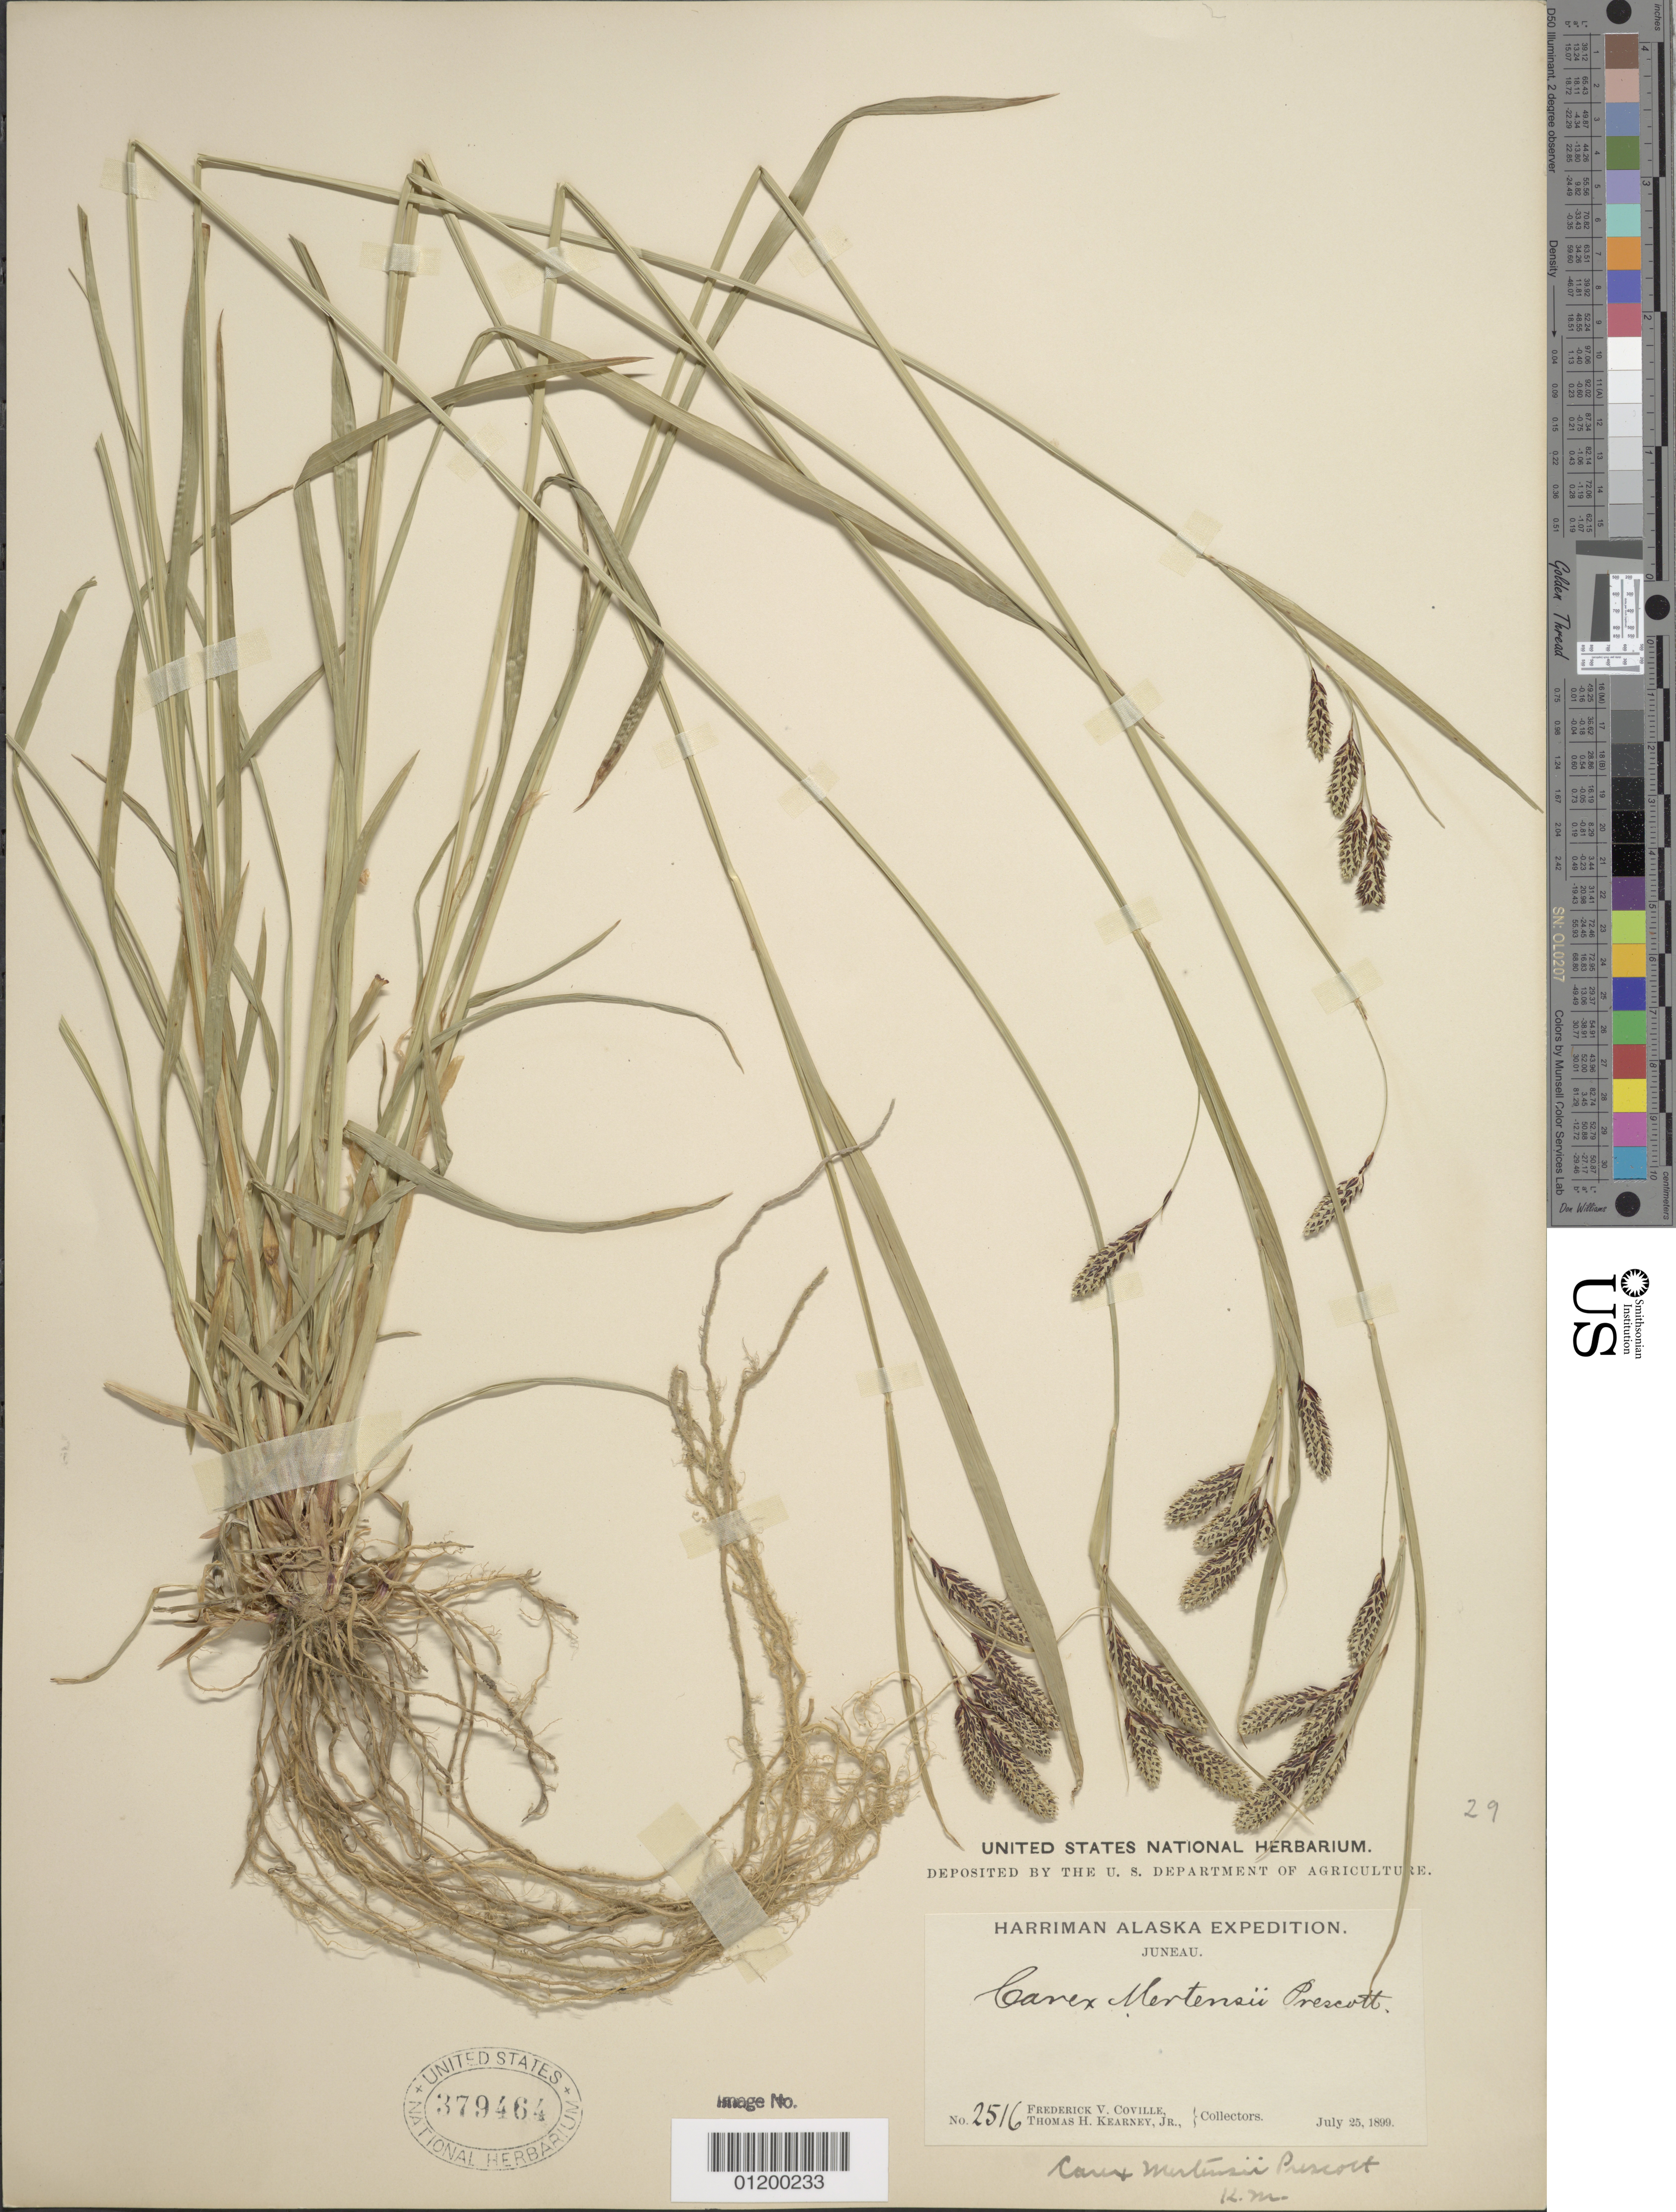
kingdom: Plantae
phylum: Tracheophyta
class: Liliopsida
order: Poales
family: Cyperaceae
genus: Carex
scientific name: Carex mertensii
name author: J.D. Prescott ex Bong.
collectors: F. V. Coville & F. Funston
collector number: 2516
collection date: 1899-07-25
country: United States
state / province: Alaska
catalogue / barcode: US 379464